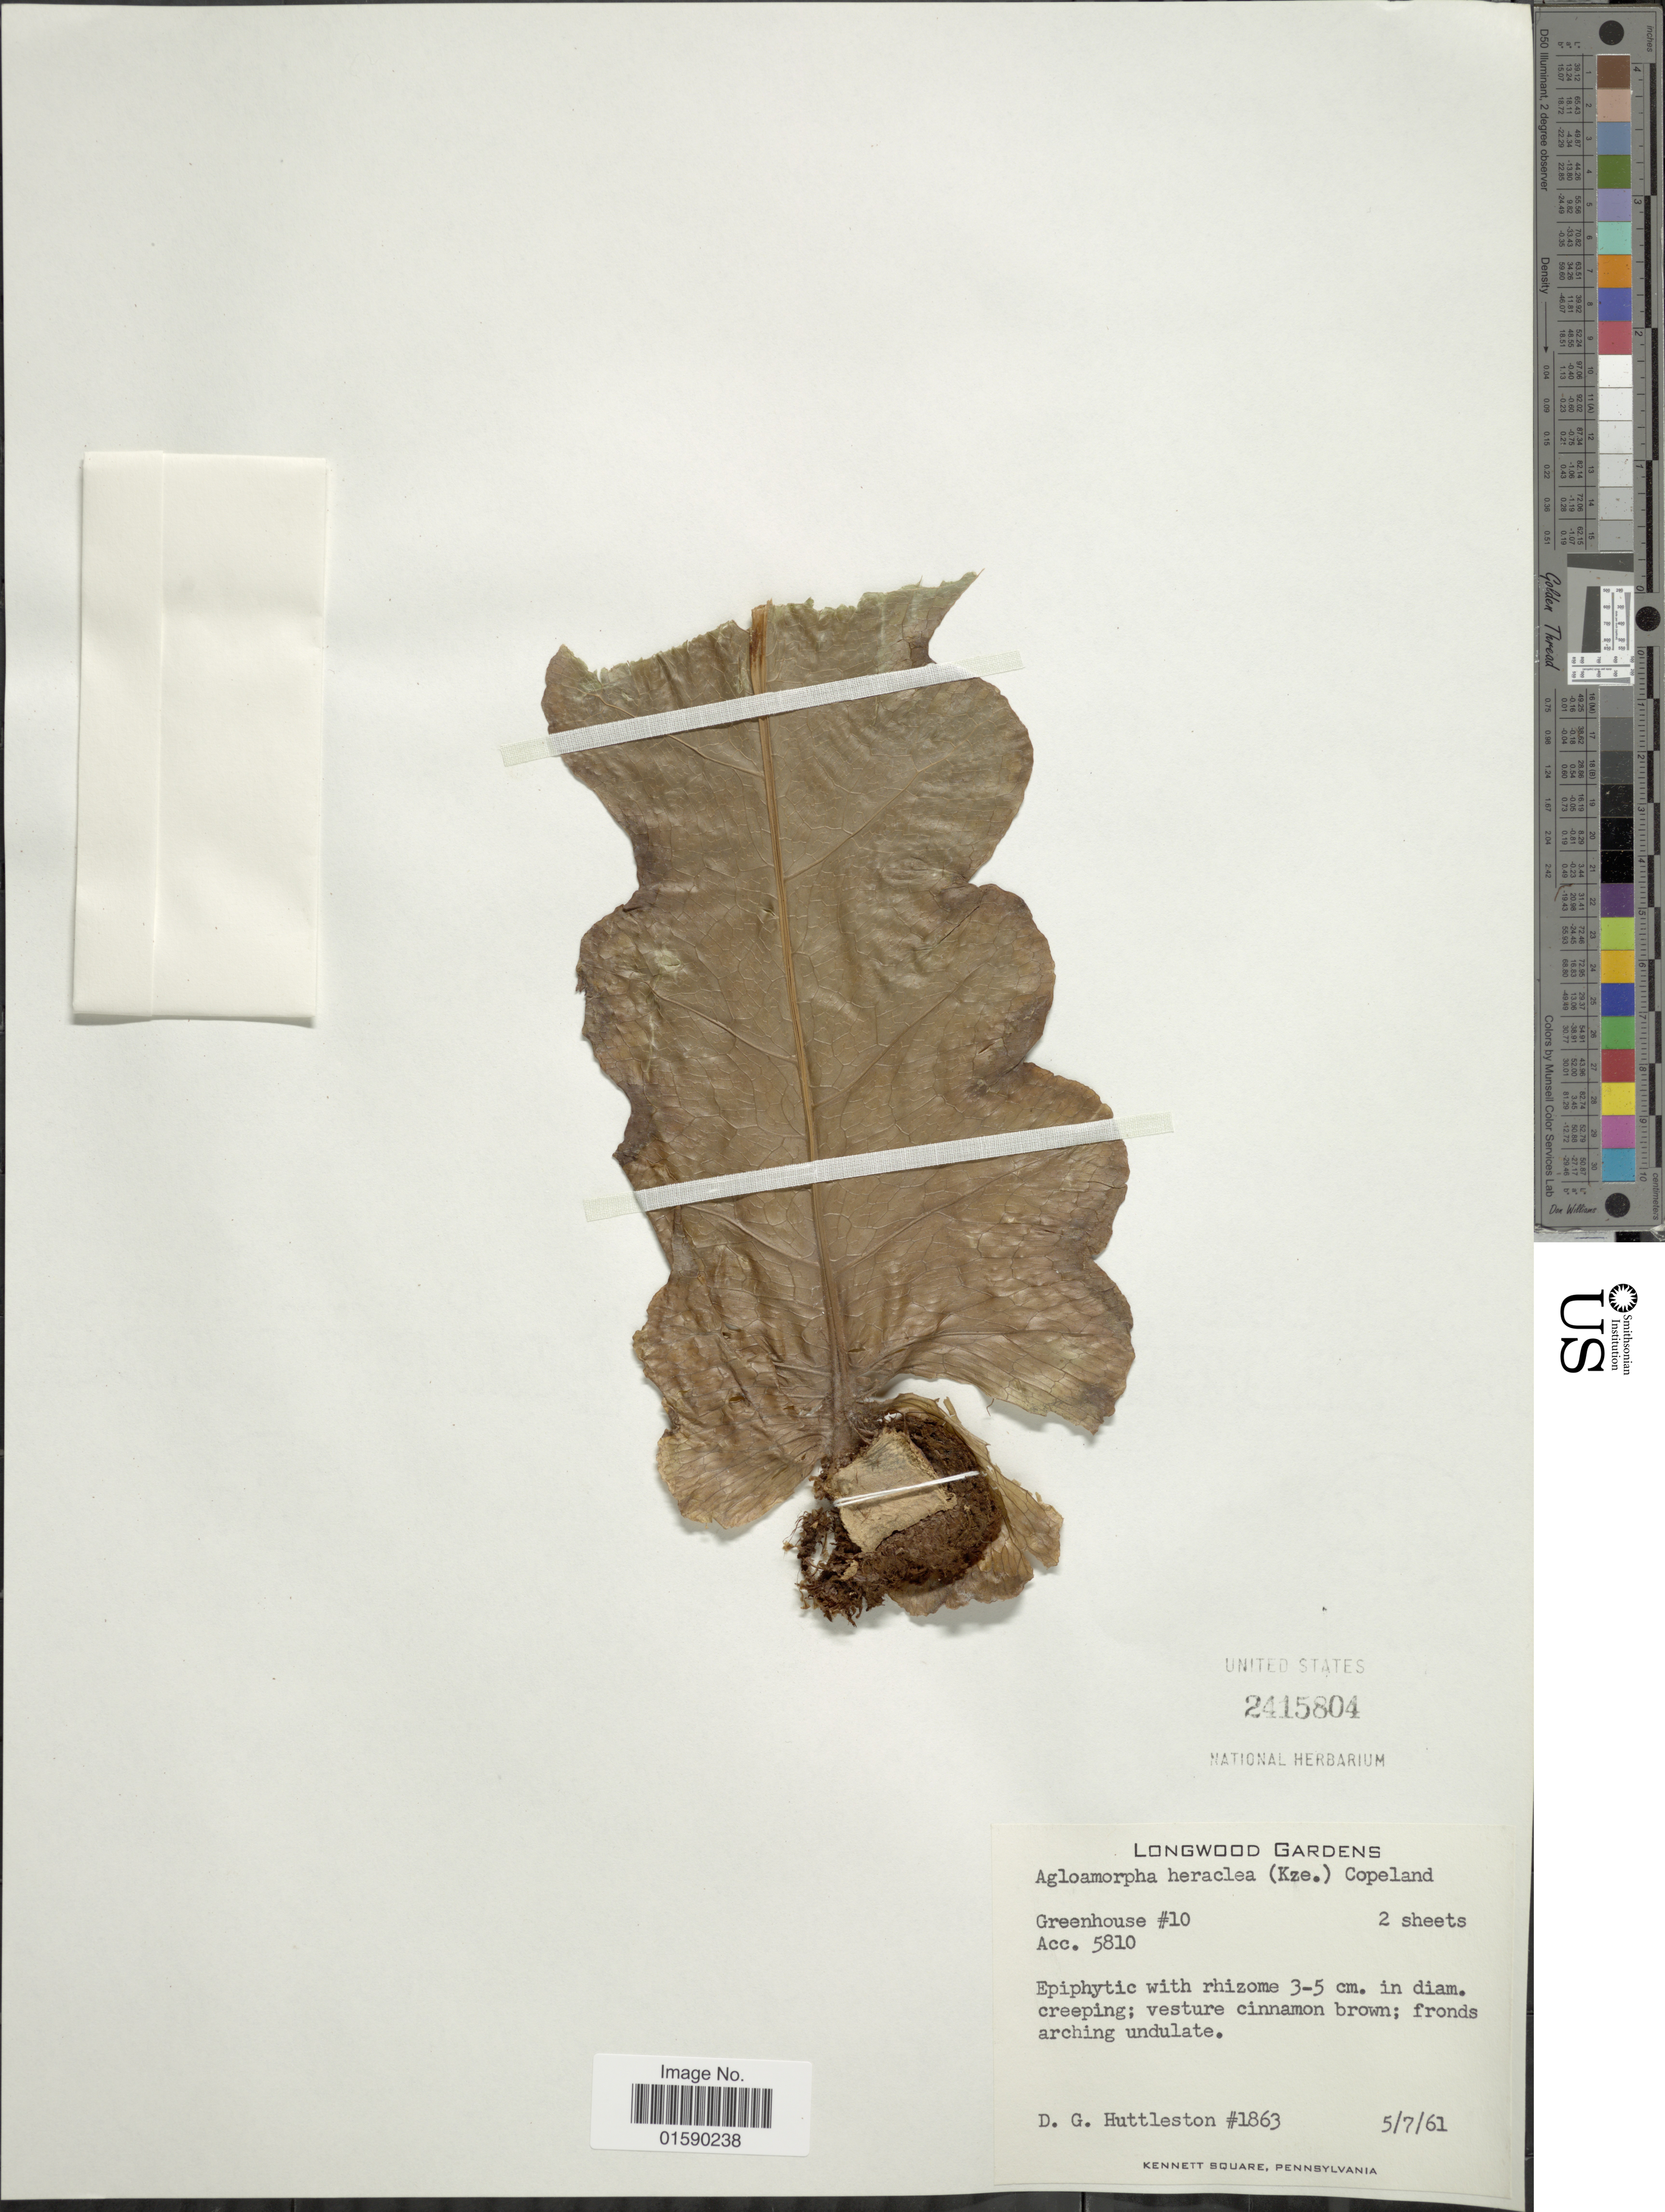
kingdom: Plantae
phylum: Tracheophyta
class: Polypodiopsida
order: Polypodiales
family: Polypodiaceae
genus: Aglaomorpha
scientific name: Aglaomorpha heraclea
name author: (Kunze) Copel.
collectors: D. G. Huttleston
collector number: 1863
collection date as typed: Transcribed d/m/y: 5/7/61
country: United States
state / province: Pennsylvania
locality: Longwood Gardens, Greenhouse #10.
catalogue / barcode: US 2415804